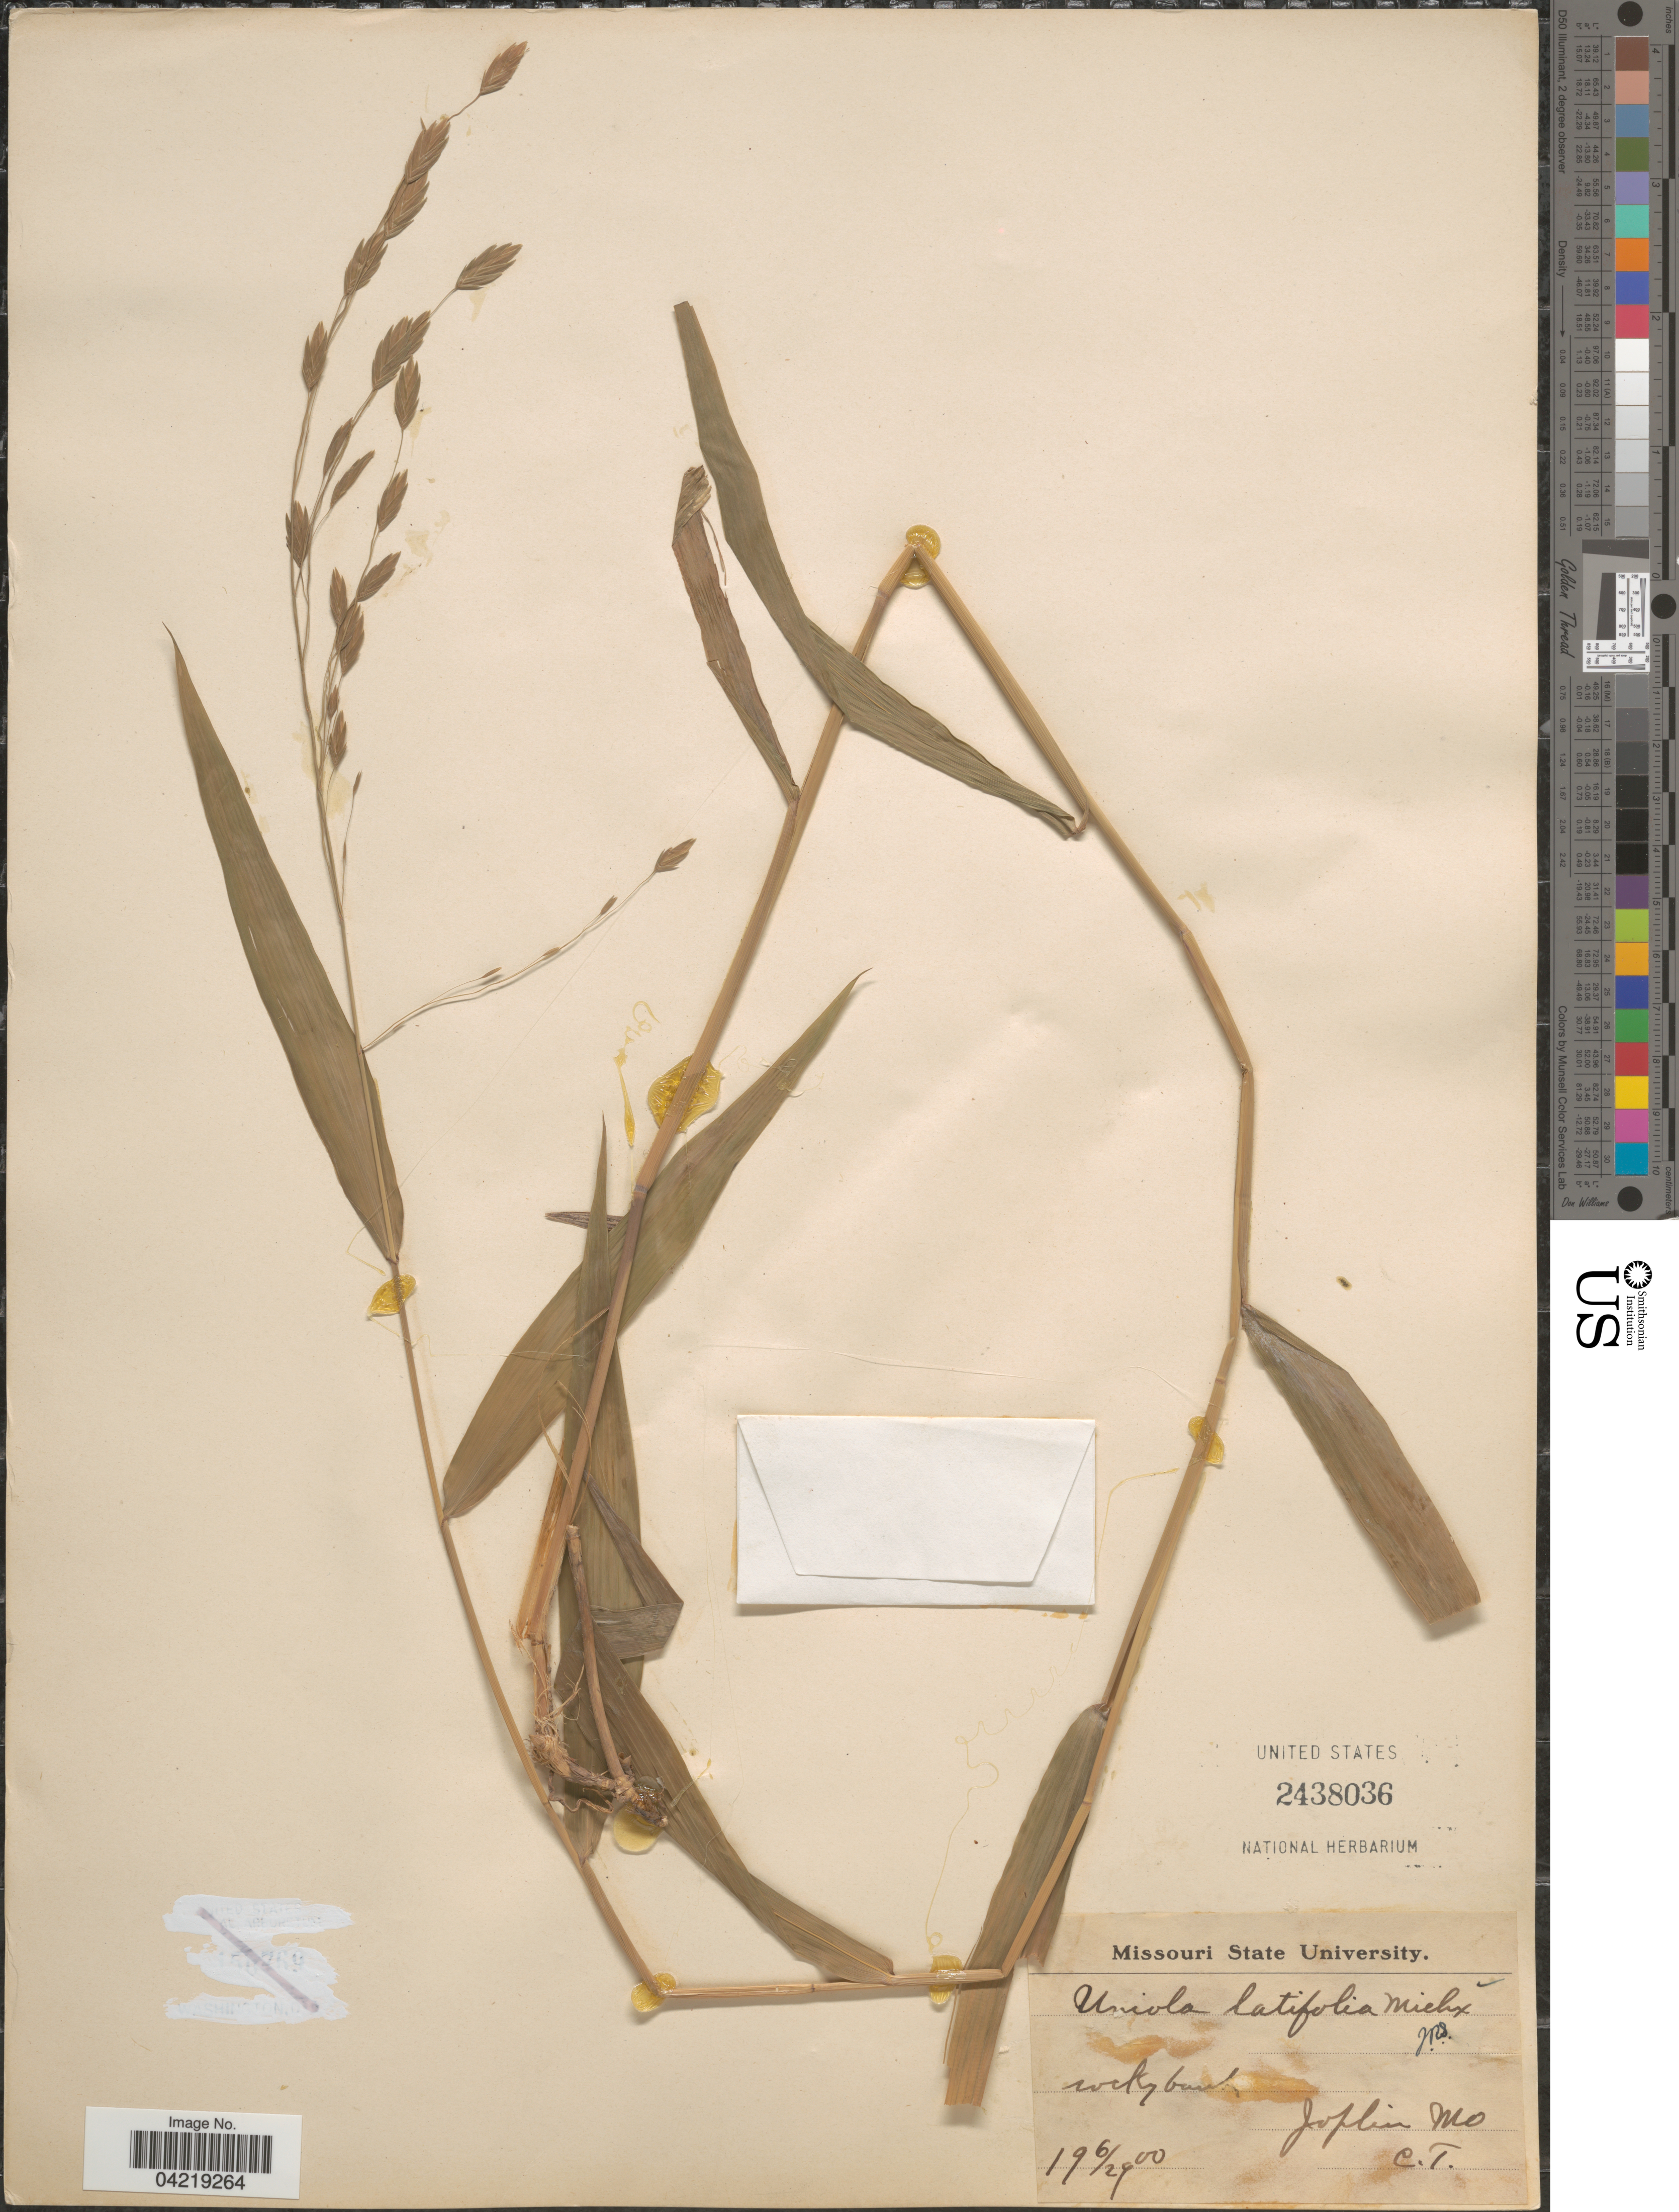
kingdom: Plantae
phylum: Tracheophyta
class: Liliopsida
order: Poales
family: Poaceae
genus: Chasmanthium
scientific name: Chasmanthium latifolium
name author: (Michx.) H.O. Yates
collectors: C. T.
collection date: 1900-06-29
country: United States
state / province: Missouri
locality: Joplin.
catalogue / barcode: US 2438036